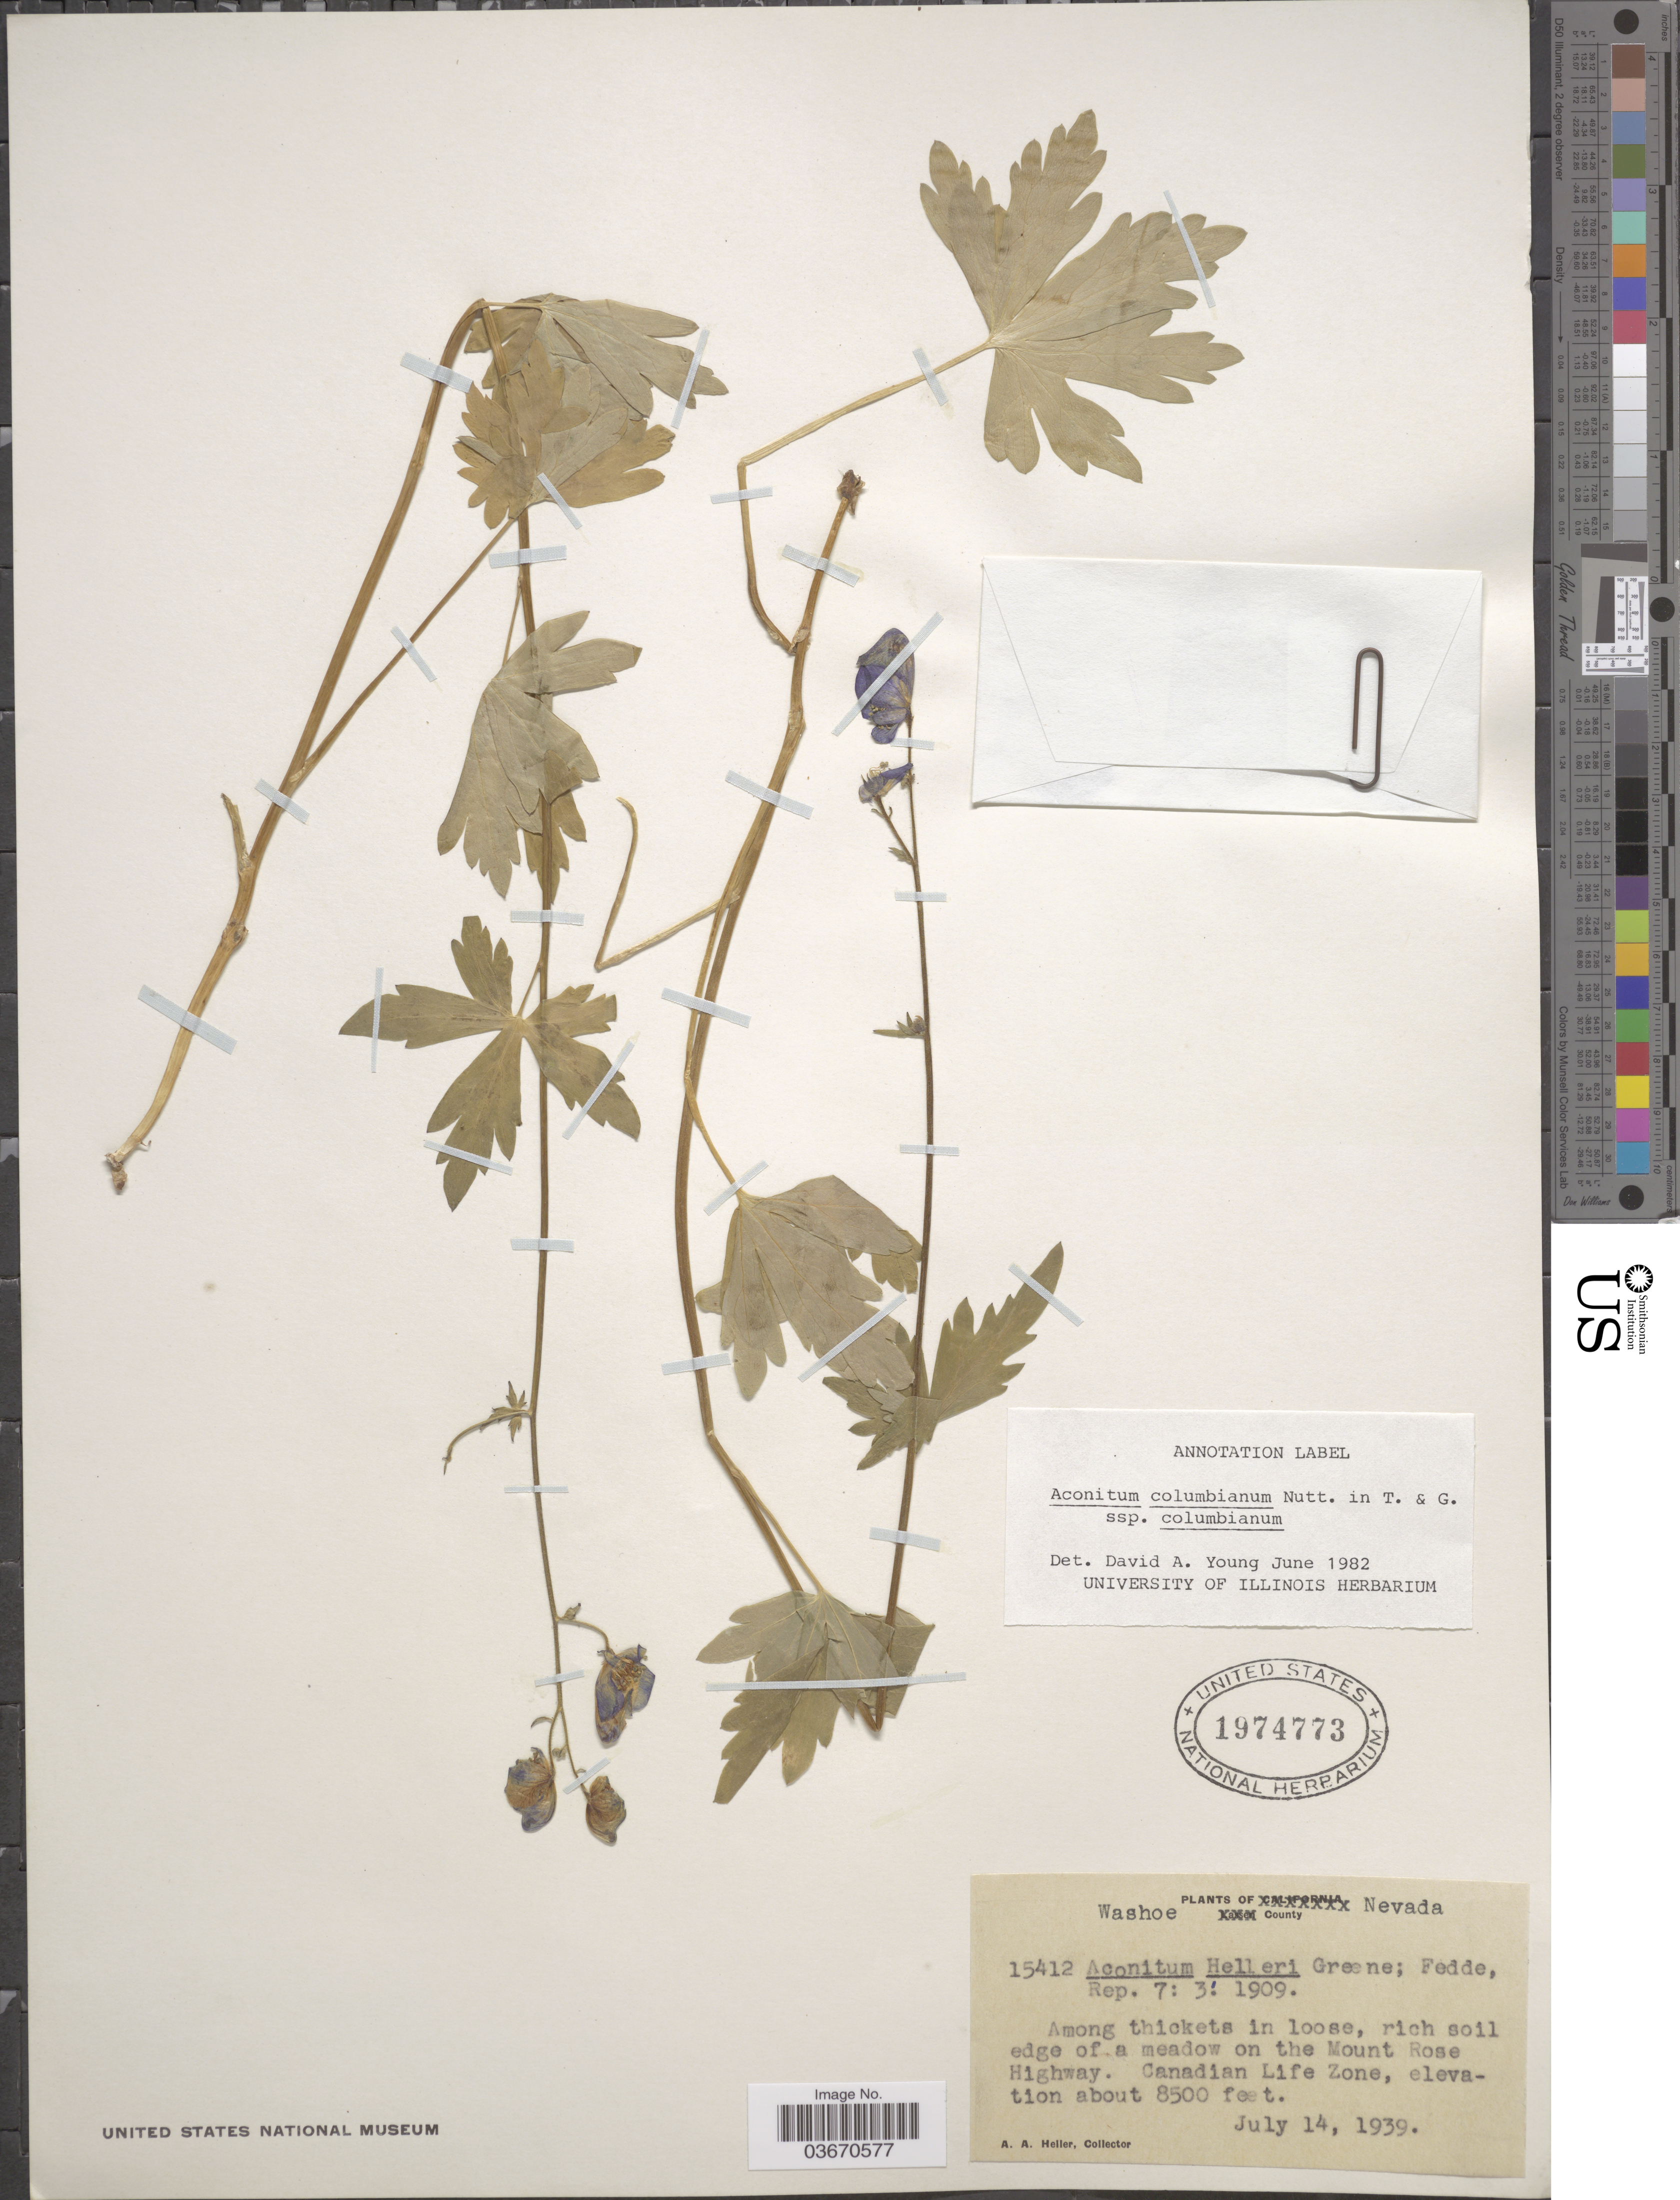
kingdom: Plantae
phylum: Tracheophyta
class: Magnoliopsida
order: Ranunculales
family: Ranunculaceae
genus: Aconitum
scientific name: Aconitum columbianum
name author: Nutt.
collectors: A. A. Heller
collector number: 15412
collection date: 1939-07-14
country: United States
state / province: Nevada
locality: Washoe County. Edge of a meadow on the Mount Rose Highway. Canadian Life Zone.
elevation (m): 2591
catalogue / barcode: US 1974773